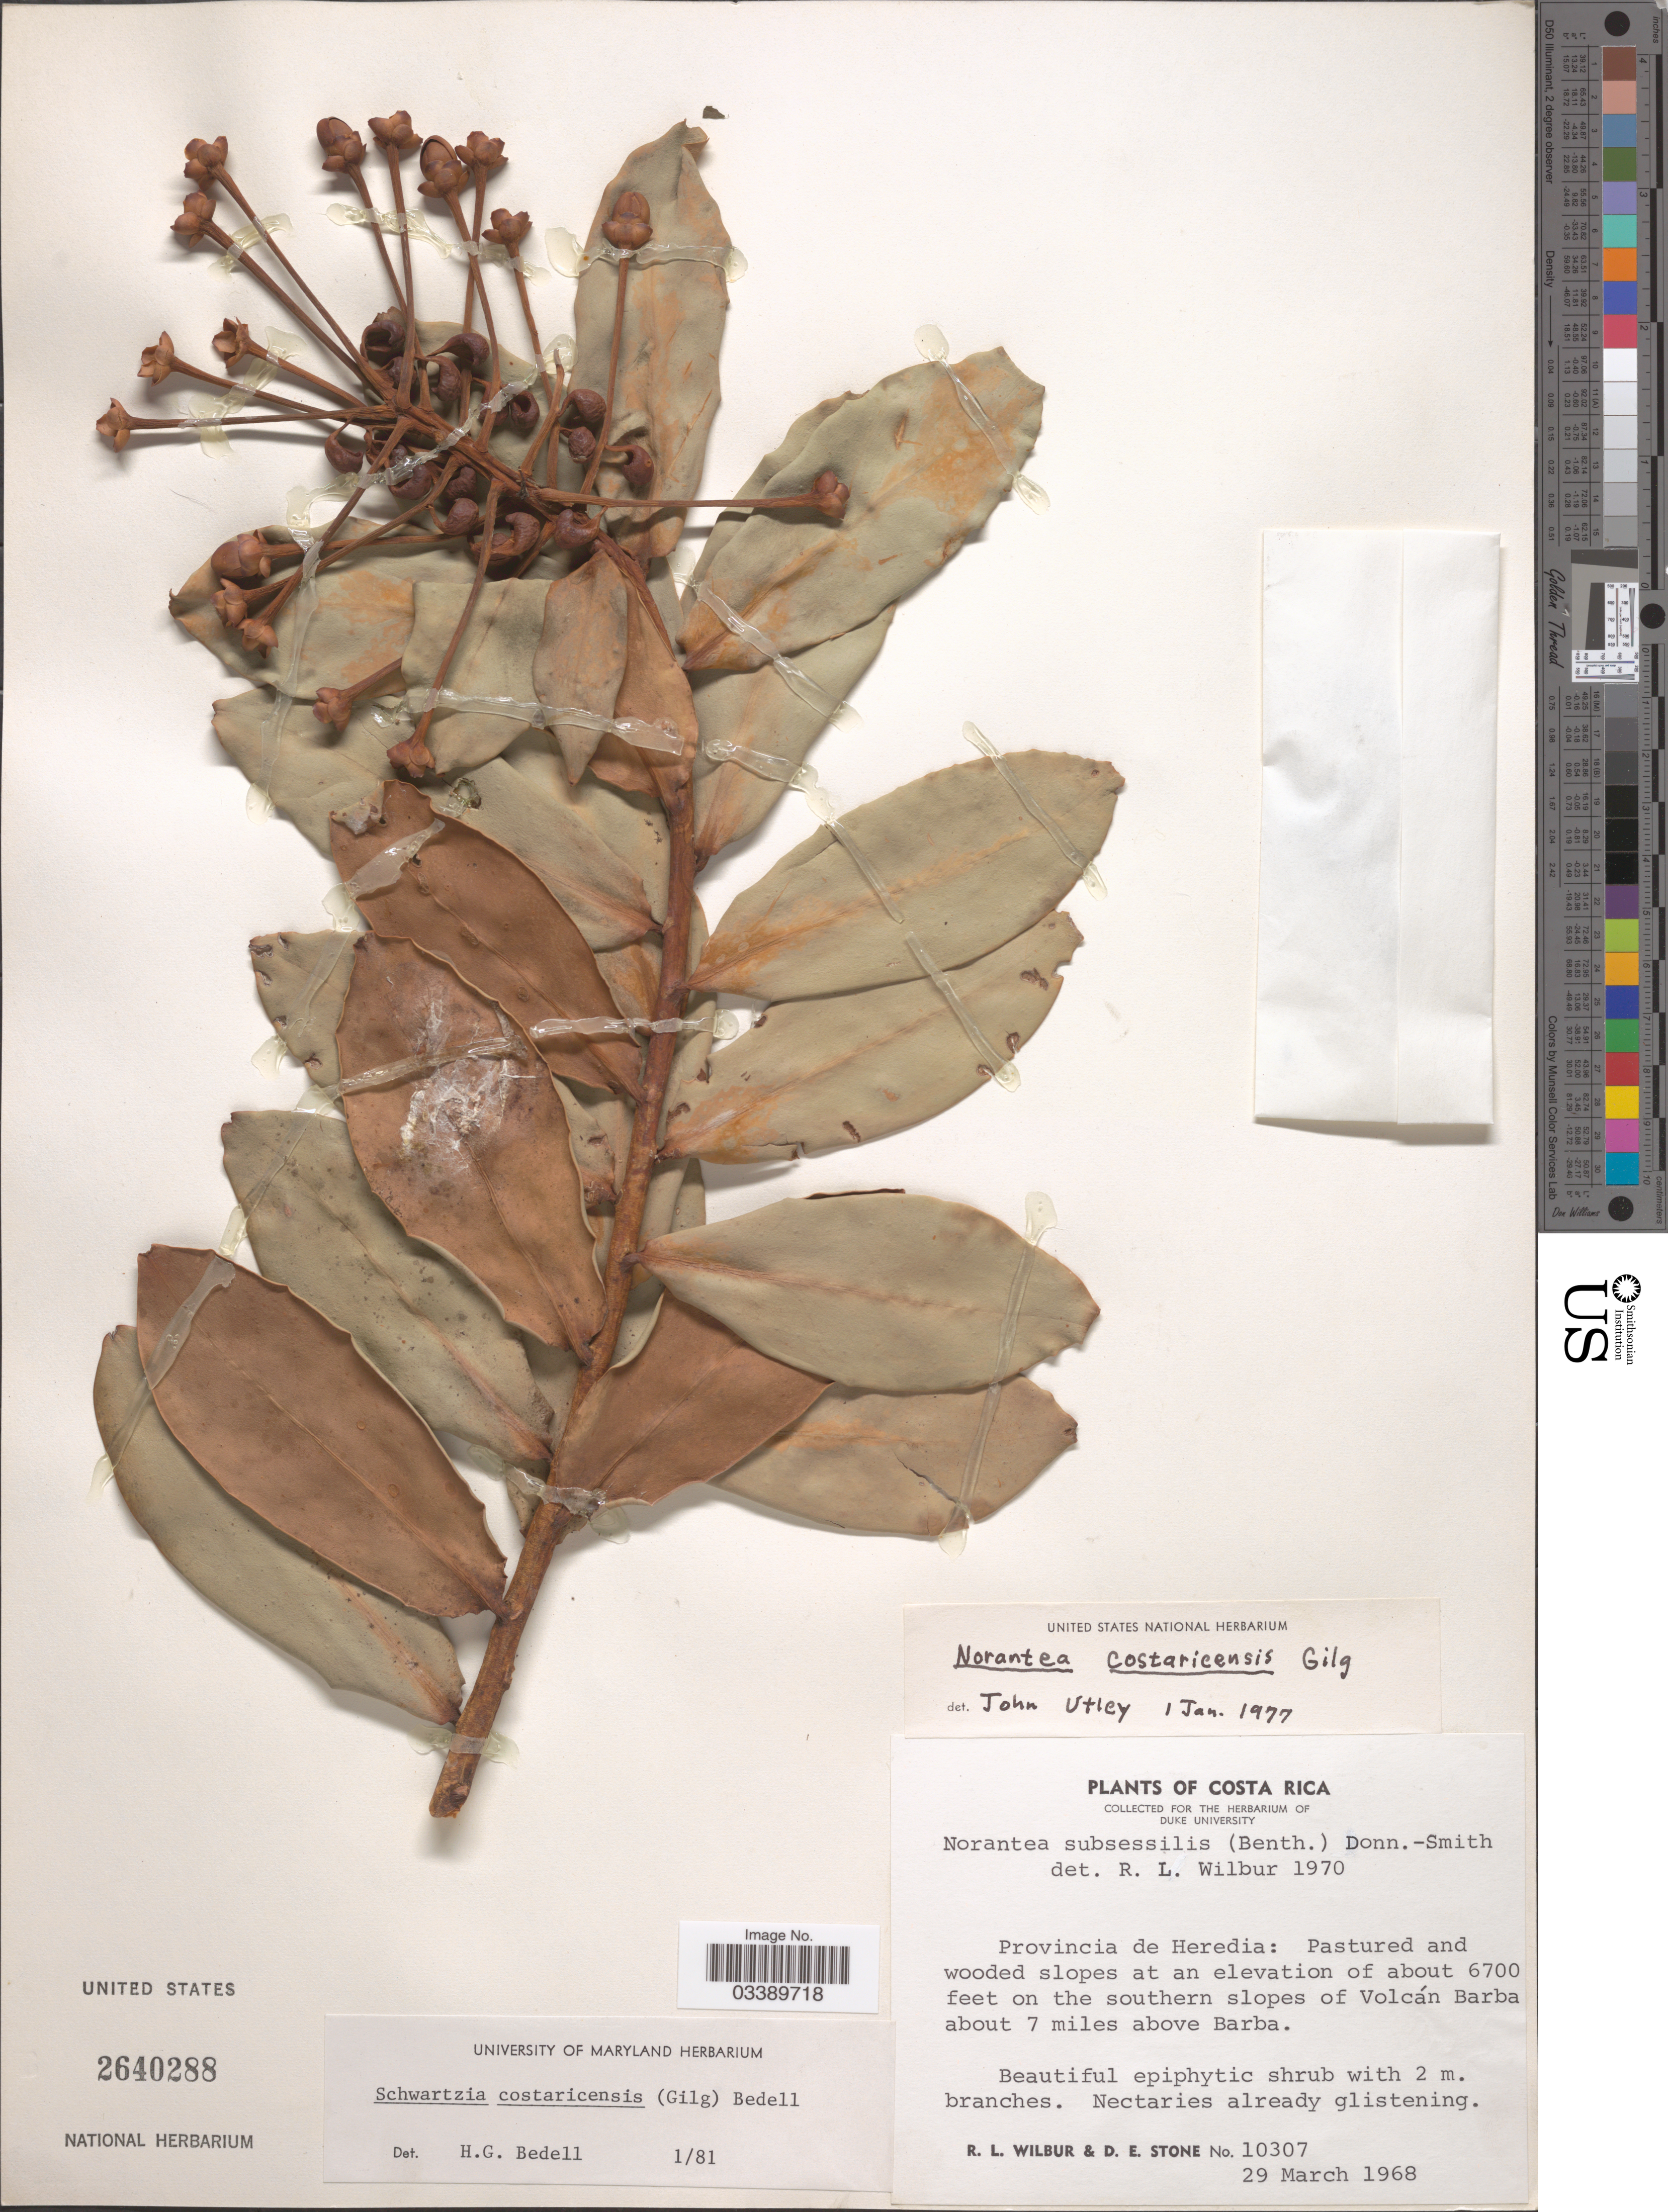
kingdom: Plantae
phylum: Tracheophyta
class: Magnoliopsida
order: Ericales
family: Marcgraviaceae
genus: Schwartzia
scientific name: Schwartzia costaricensis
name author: (Gilg) Bedell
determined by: Bedell, H. G.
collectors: R. L. Wilbur & D. E. Stone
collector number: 10307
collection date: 1968-03-29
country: Costa Rica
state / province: Heredia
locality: Pastured and wooded slopes on the southern slopes of Volcán Barba about 7 miles above Barba.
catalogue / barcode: US 2640288